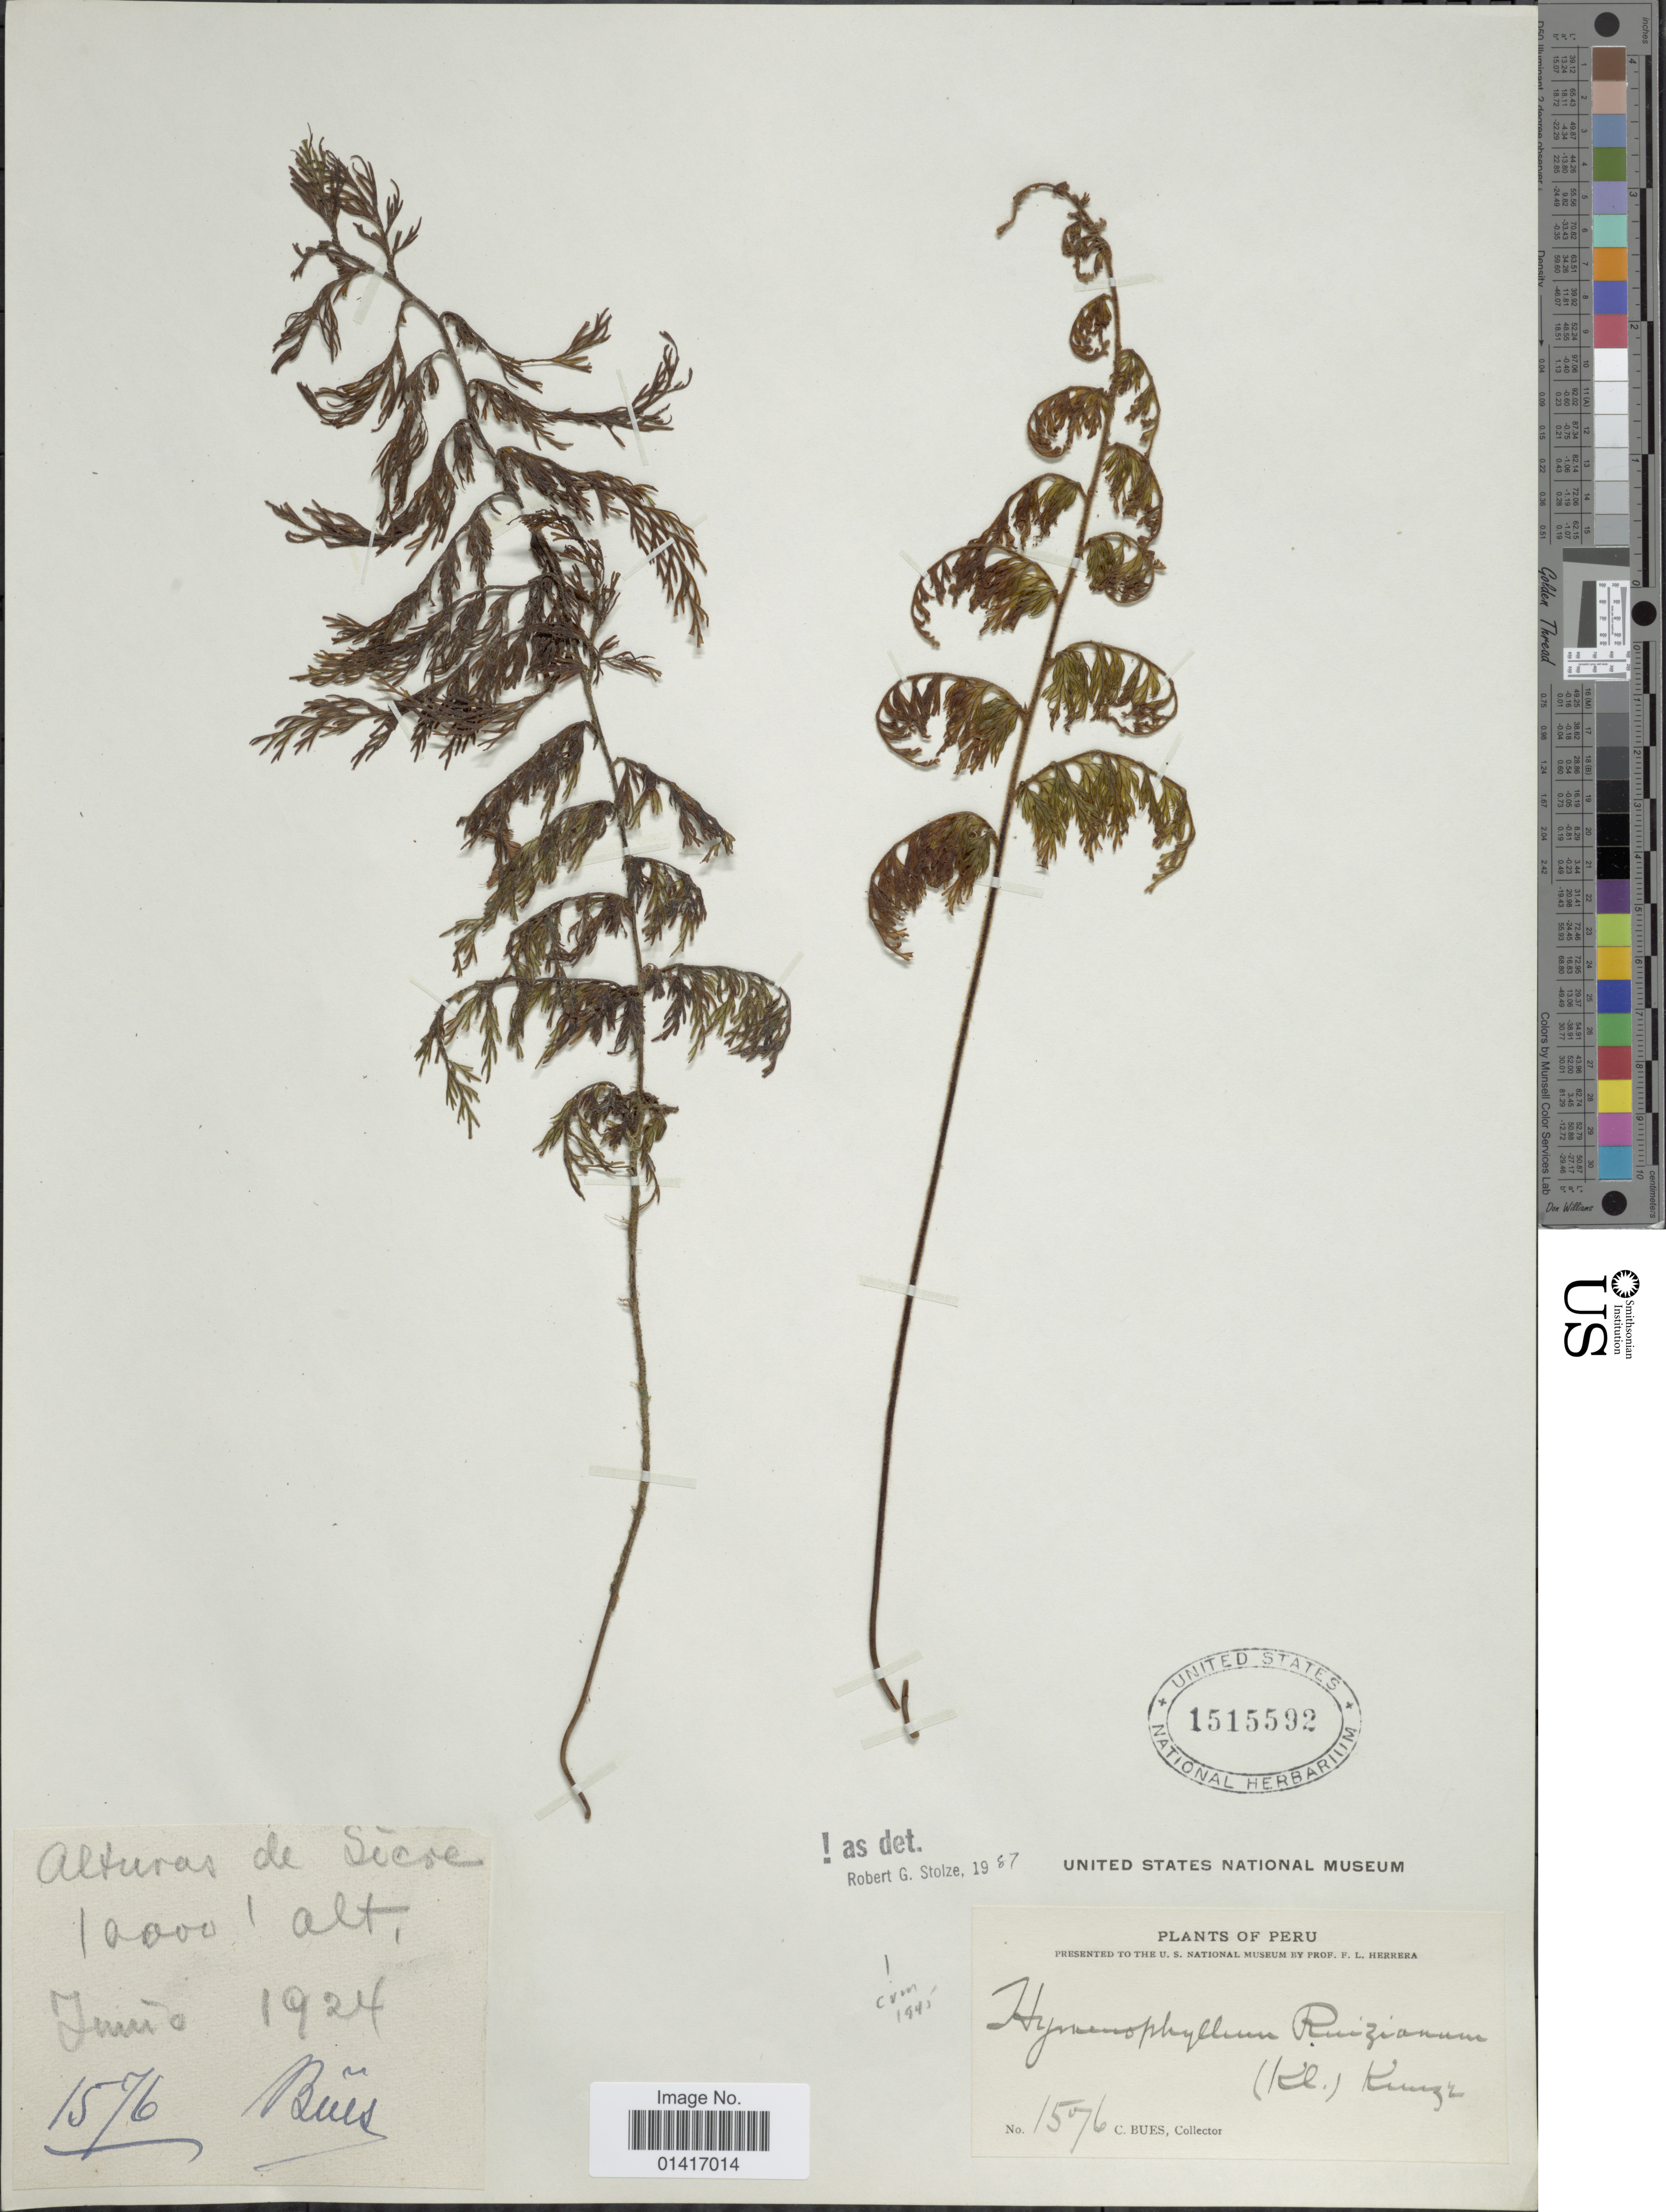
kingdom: Plantae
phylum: Tracheophyta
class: Polypodiopsida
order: Hymenophyllales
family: Hymenophyllaceae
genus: Hymenophyllum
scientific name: Hymenophyllum ruizianum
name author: (Klotzsch) Kunze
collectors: C. Bues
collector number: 1576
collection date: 1924-06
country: Peru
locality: Alturas de Sicre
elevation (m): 305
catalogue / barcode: US 1515592